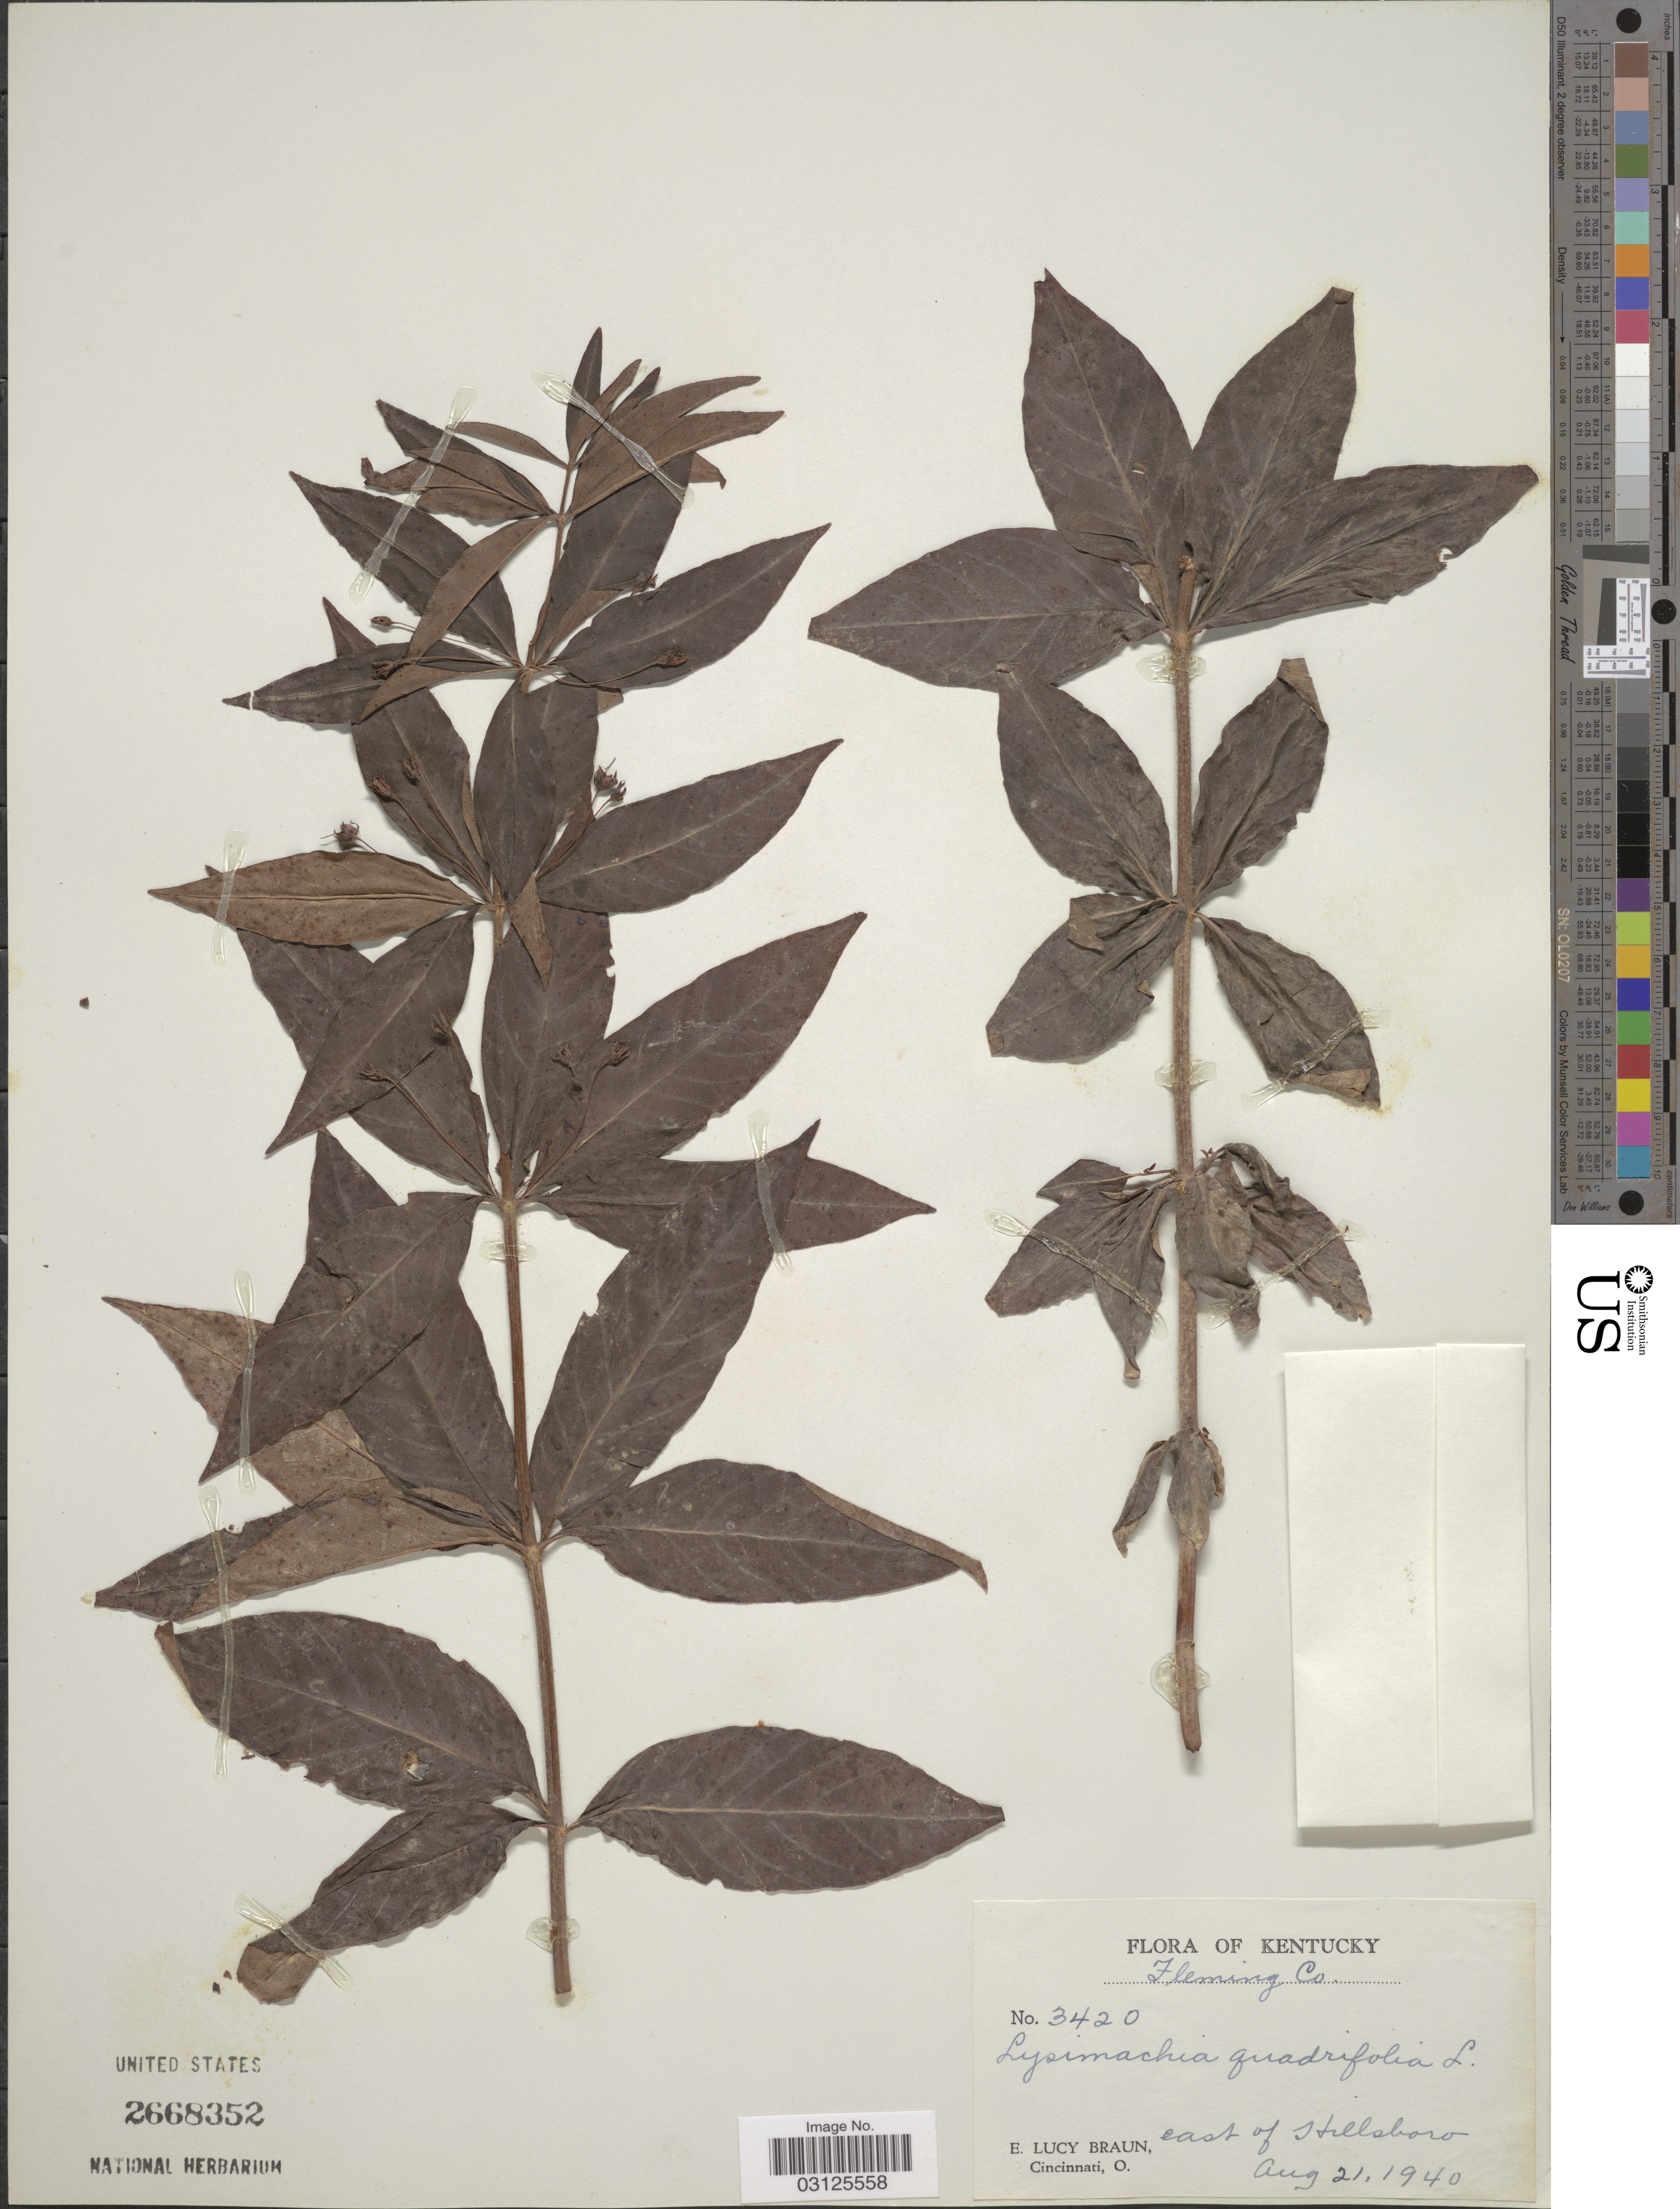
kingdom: Plantae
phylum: Tracheophyta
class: Magnoliopsida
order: Ericales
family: Primulaceae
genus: Lysimachia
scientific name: Lysimachia quadrifolia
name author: L.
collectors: E. L. Braun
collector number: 3420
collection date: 1940-08-21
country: United States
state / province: Kentucky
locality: Fleming Co., East of Hillsboro.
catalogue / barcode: US 2668352